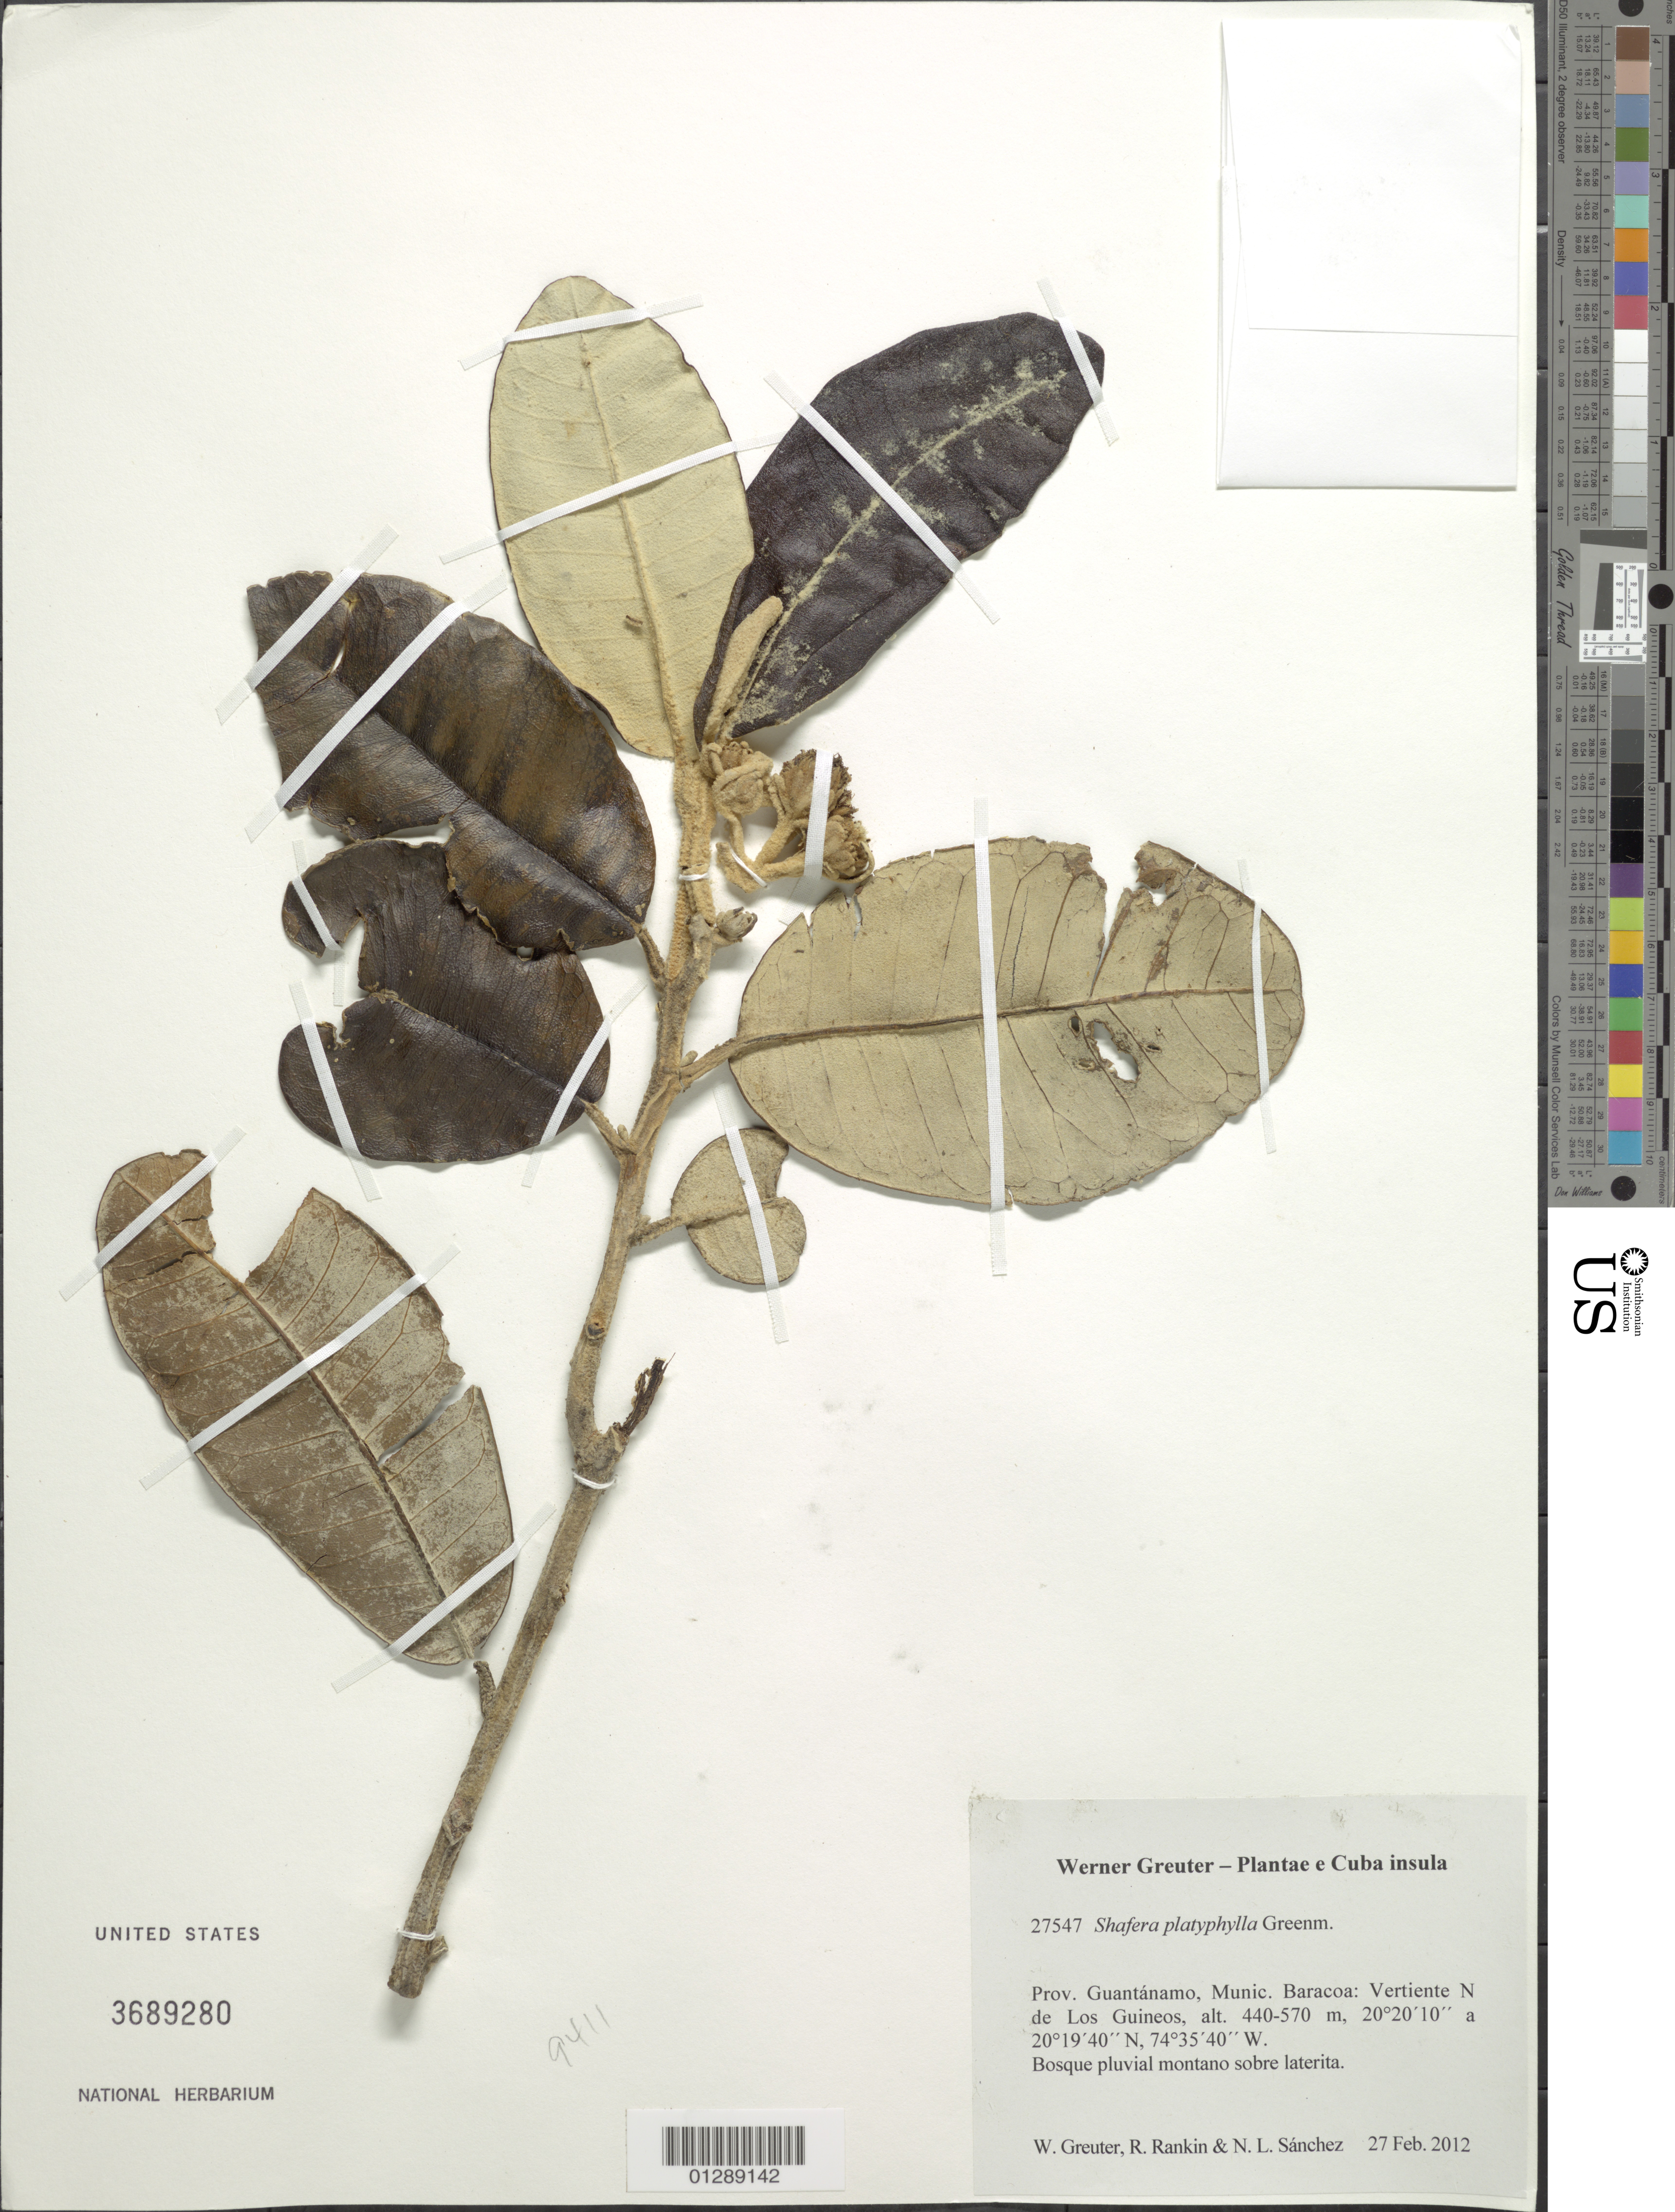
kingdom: Plantae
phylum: Tracheophyta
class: Magnoliopsida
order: Asterales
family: Asteraceae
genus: Shafera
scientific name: Shafera platyphylla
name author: Greenm.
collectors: W. R. Greuter, R. Rankin Rodriguez & N. Sanchez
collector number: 27547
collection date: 2012-02-27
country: Cuba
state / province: Guantanamo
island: Cuba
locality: Munic. Baracoa: Vertiente N de Los Guineos.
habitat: Bosque pluvial montano sobre laterita.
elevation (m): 440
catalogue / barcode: US 3689280